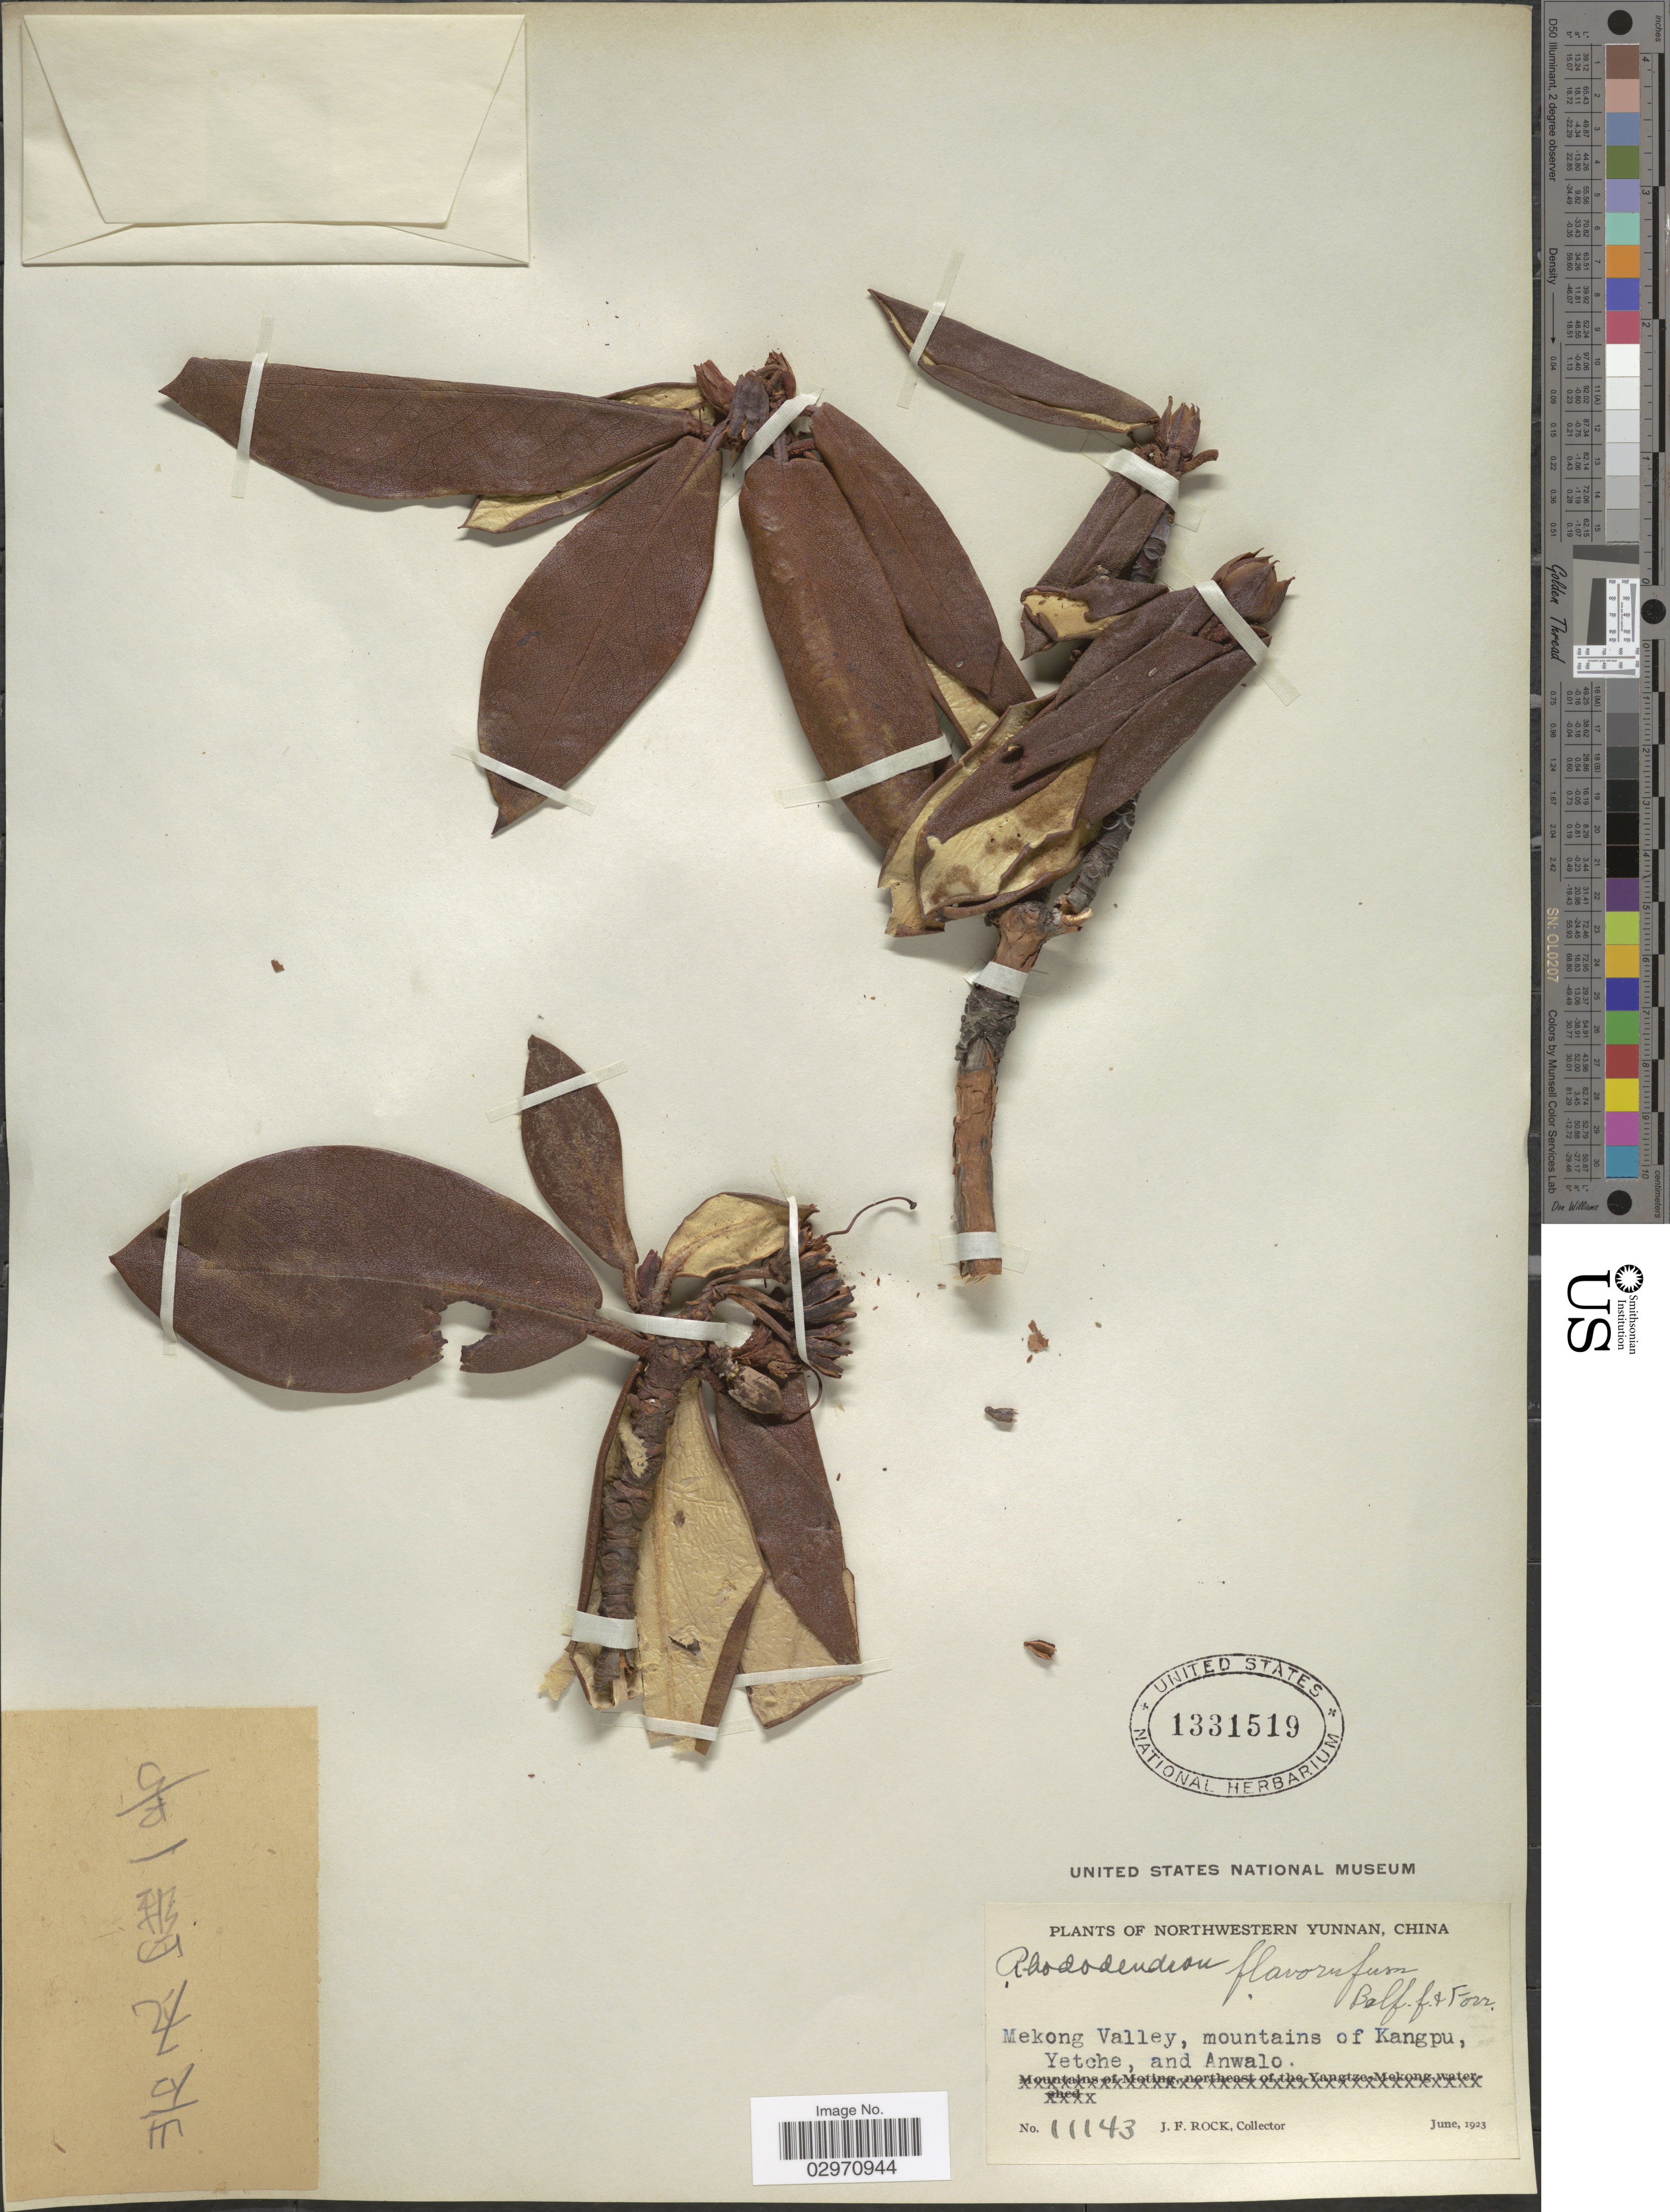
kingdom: Plantae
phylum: Tracheophyta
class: Magnoliopsida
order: Ericales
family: Ericaceae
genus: Rhododendron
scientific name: Rhododendron flavorufum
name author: Balf. f. & Forrest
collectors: J. Rock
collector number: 11143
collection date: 1923-06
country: China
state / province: Yunnan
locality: Northwestern Yunnan. Mekong Valley, mountains of Kangpu, Yetche, and Anwalo.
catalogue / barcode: US 1331519